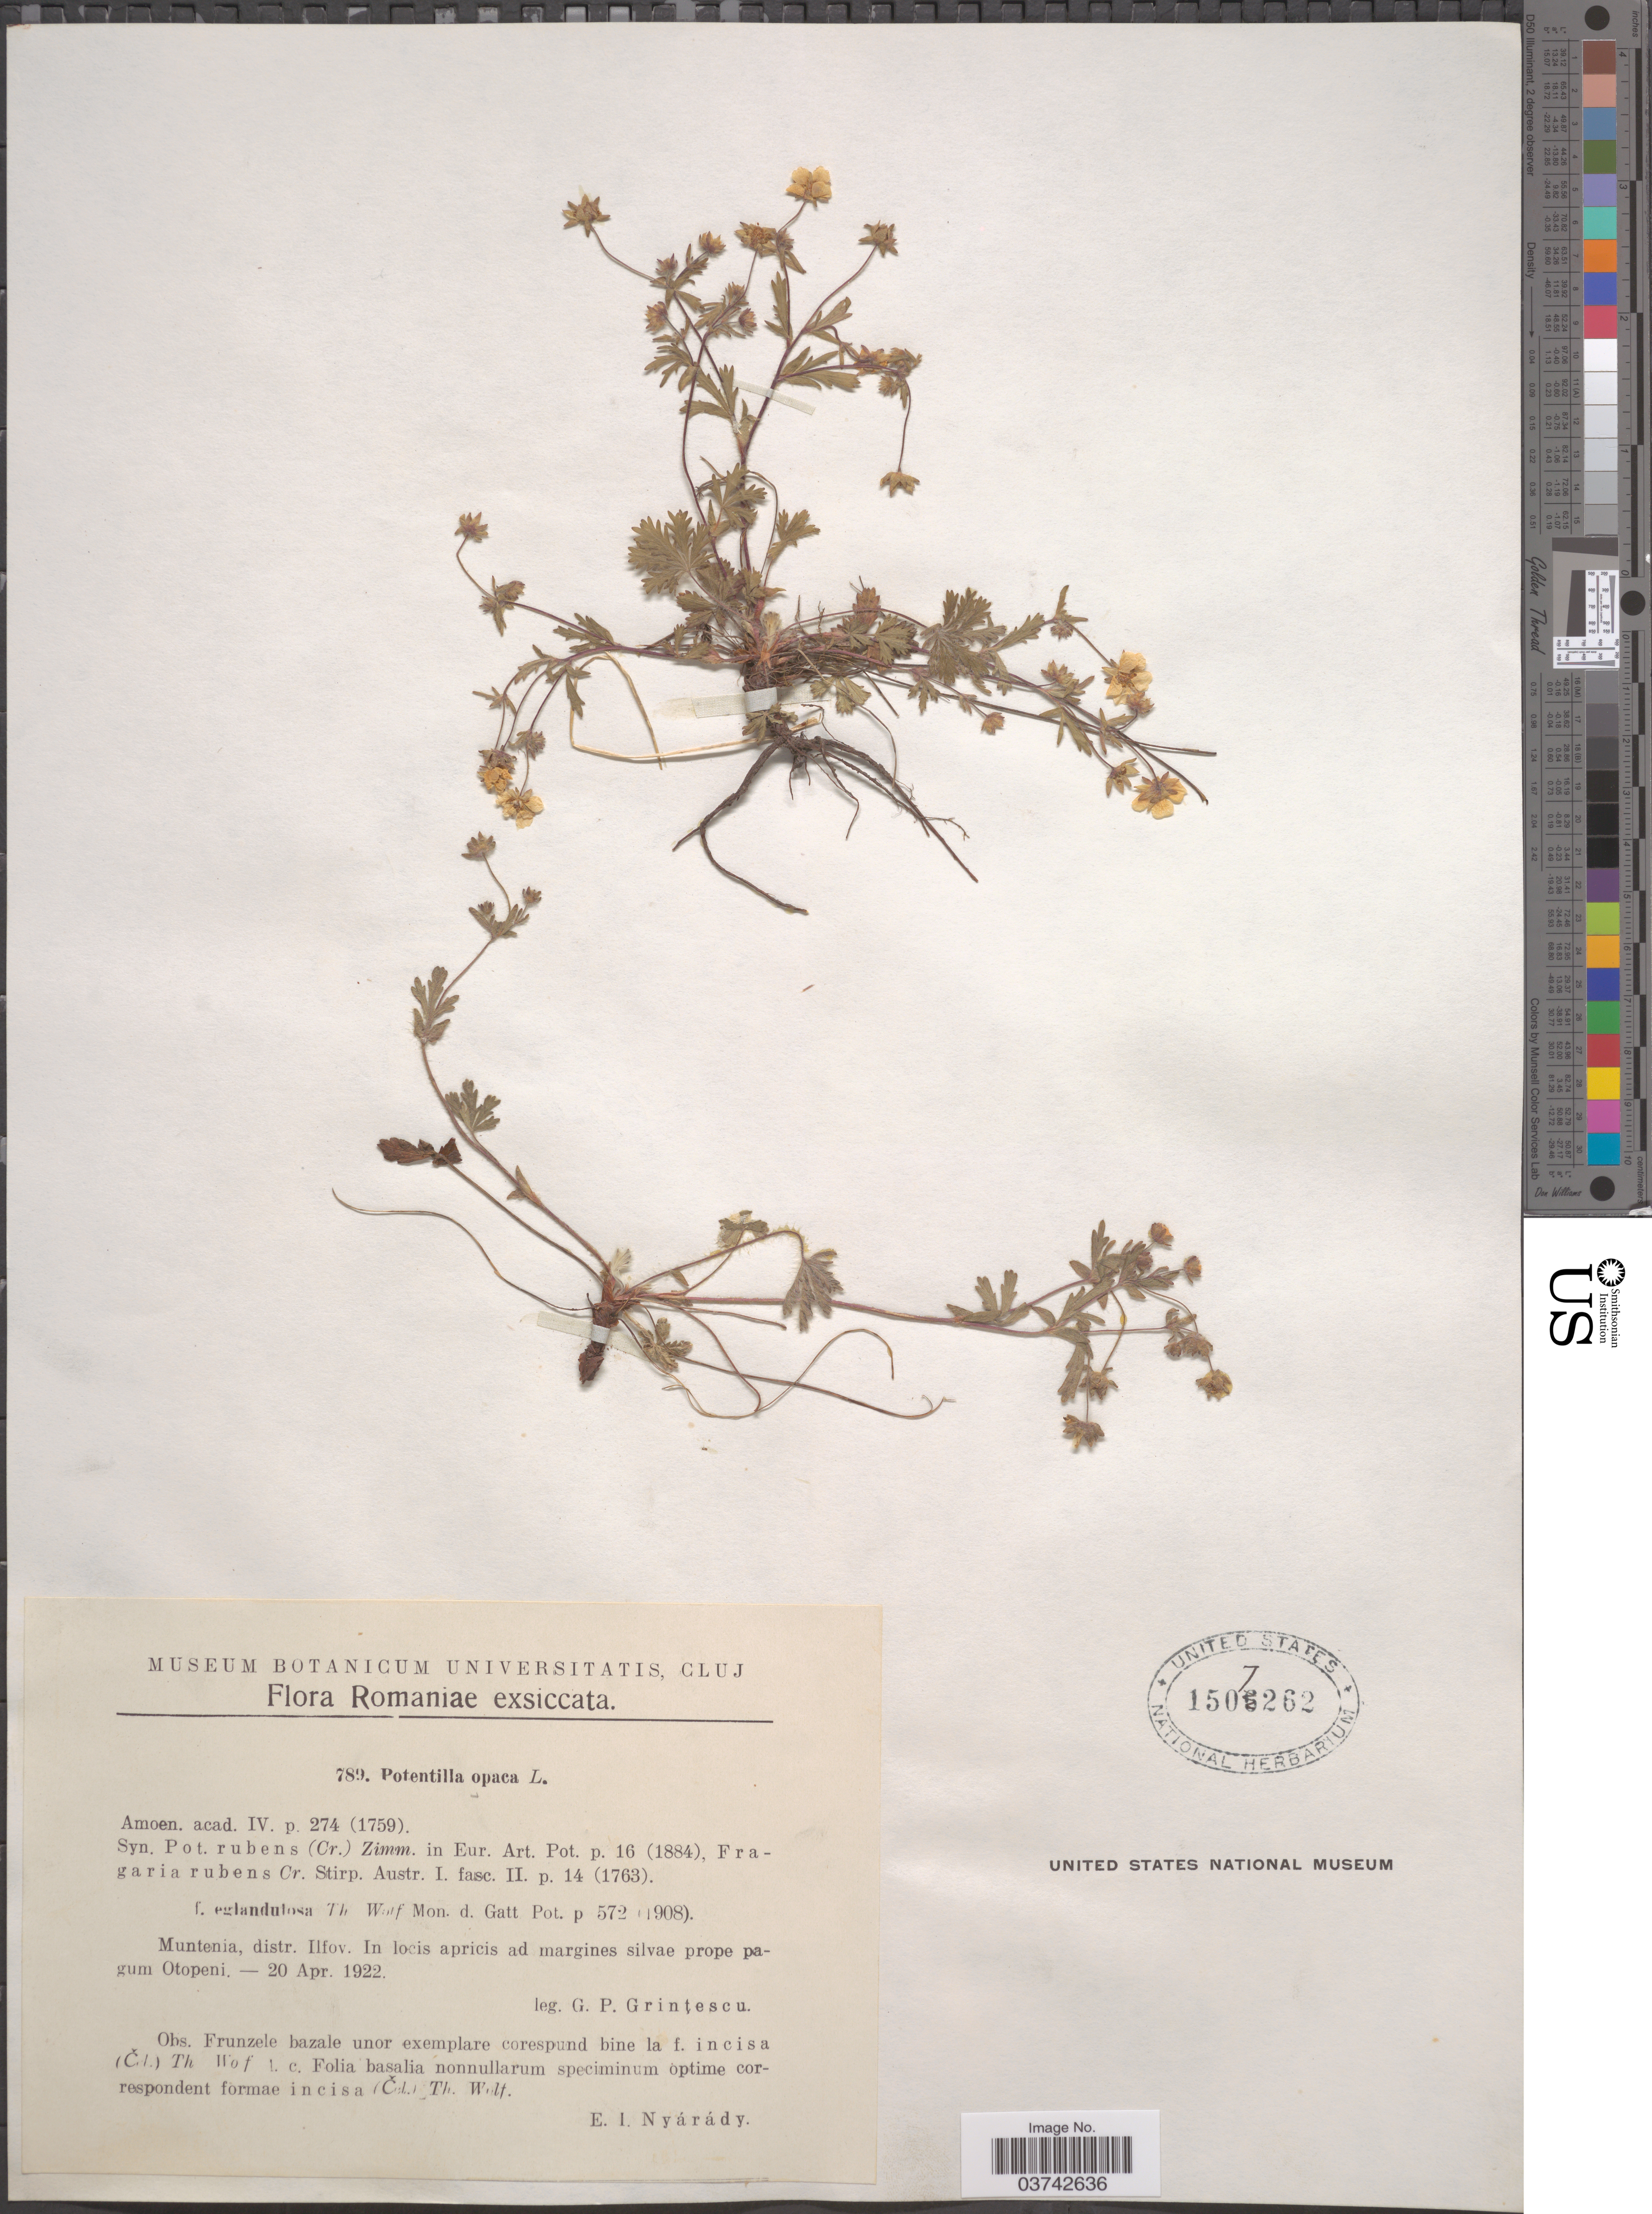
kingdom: Plantae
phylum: Tracheophyta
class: Magnoliopsida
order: Rosales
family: Rosaceae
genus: Potentilla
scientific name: Potentilla opaca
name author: L.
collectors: G. Grintescu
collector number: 789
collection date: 1922-04-20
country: Romania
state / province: Ilfov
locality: Romaniæ. Muntenia, distr. Ilfov. In locis apricis ad margines silvæ prope pagum Otopeni.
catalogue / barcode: US 1507262